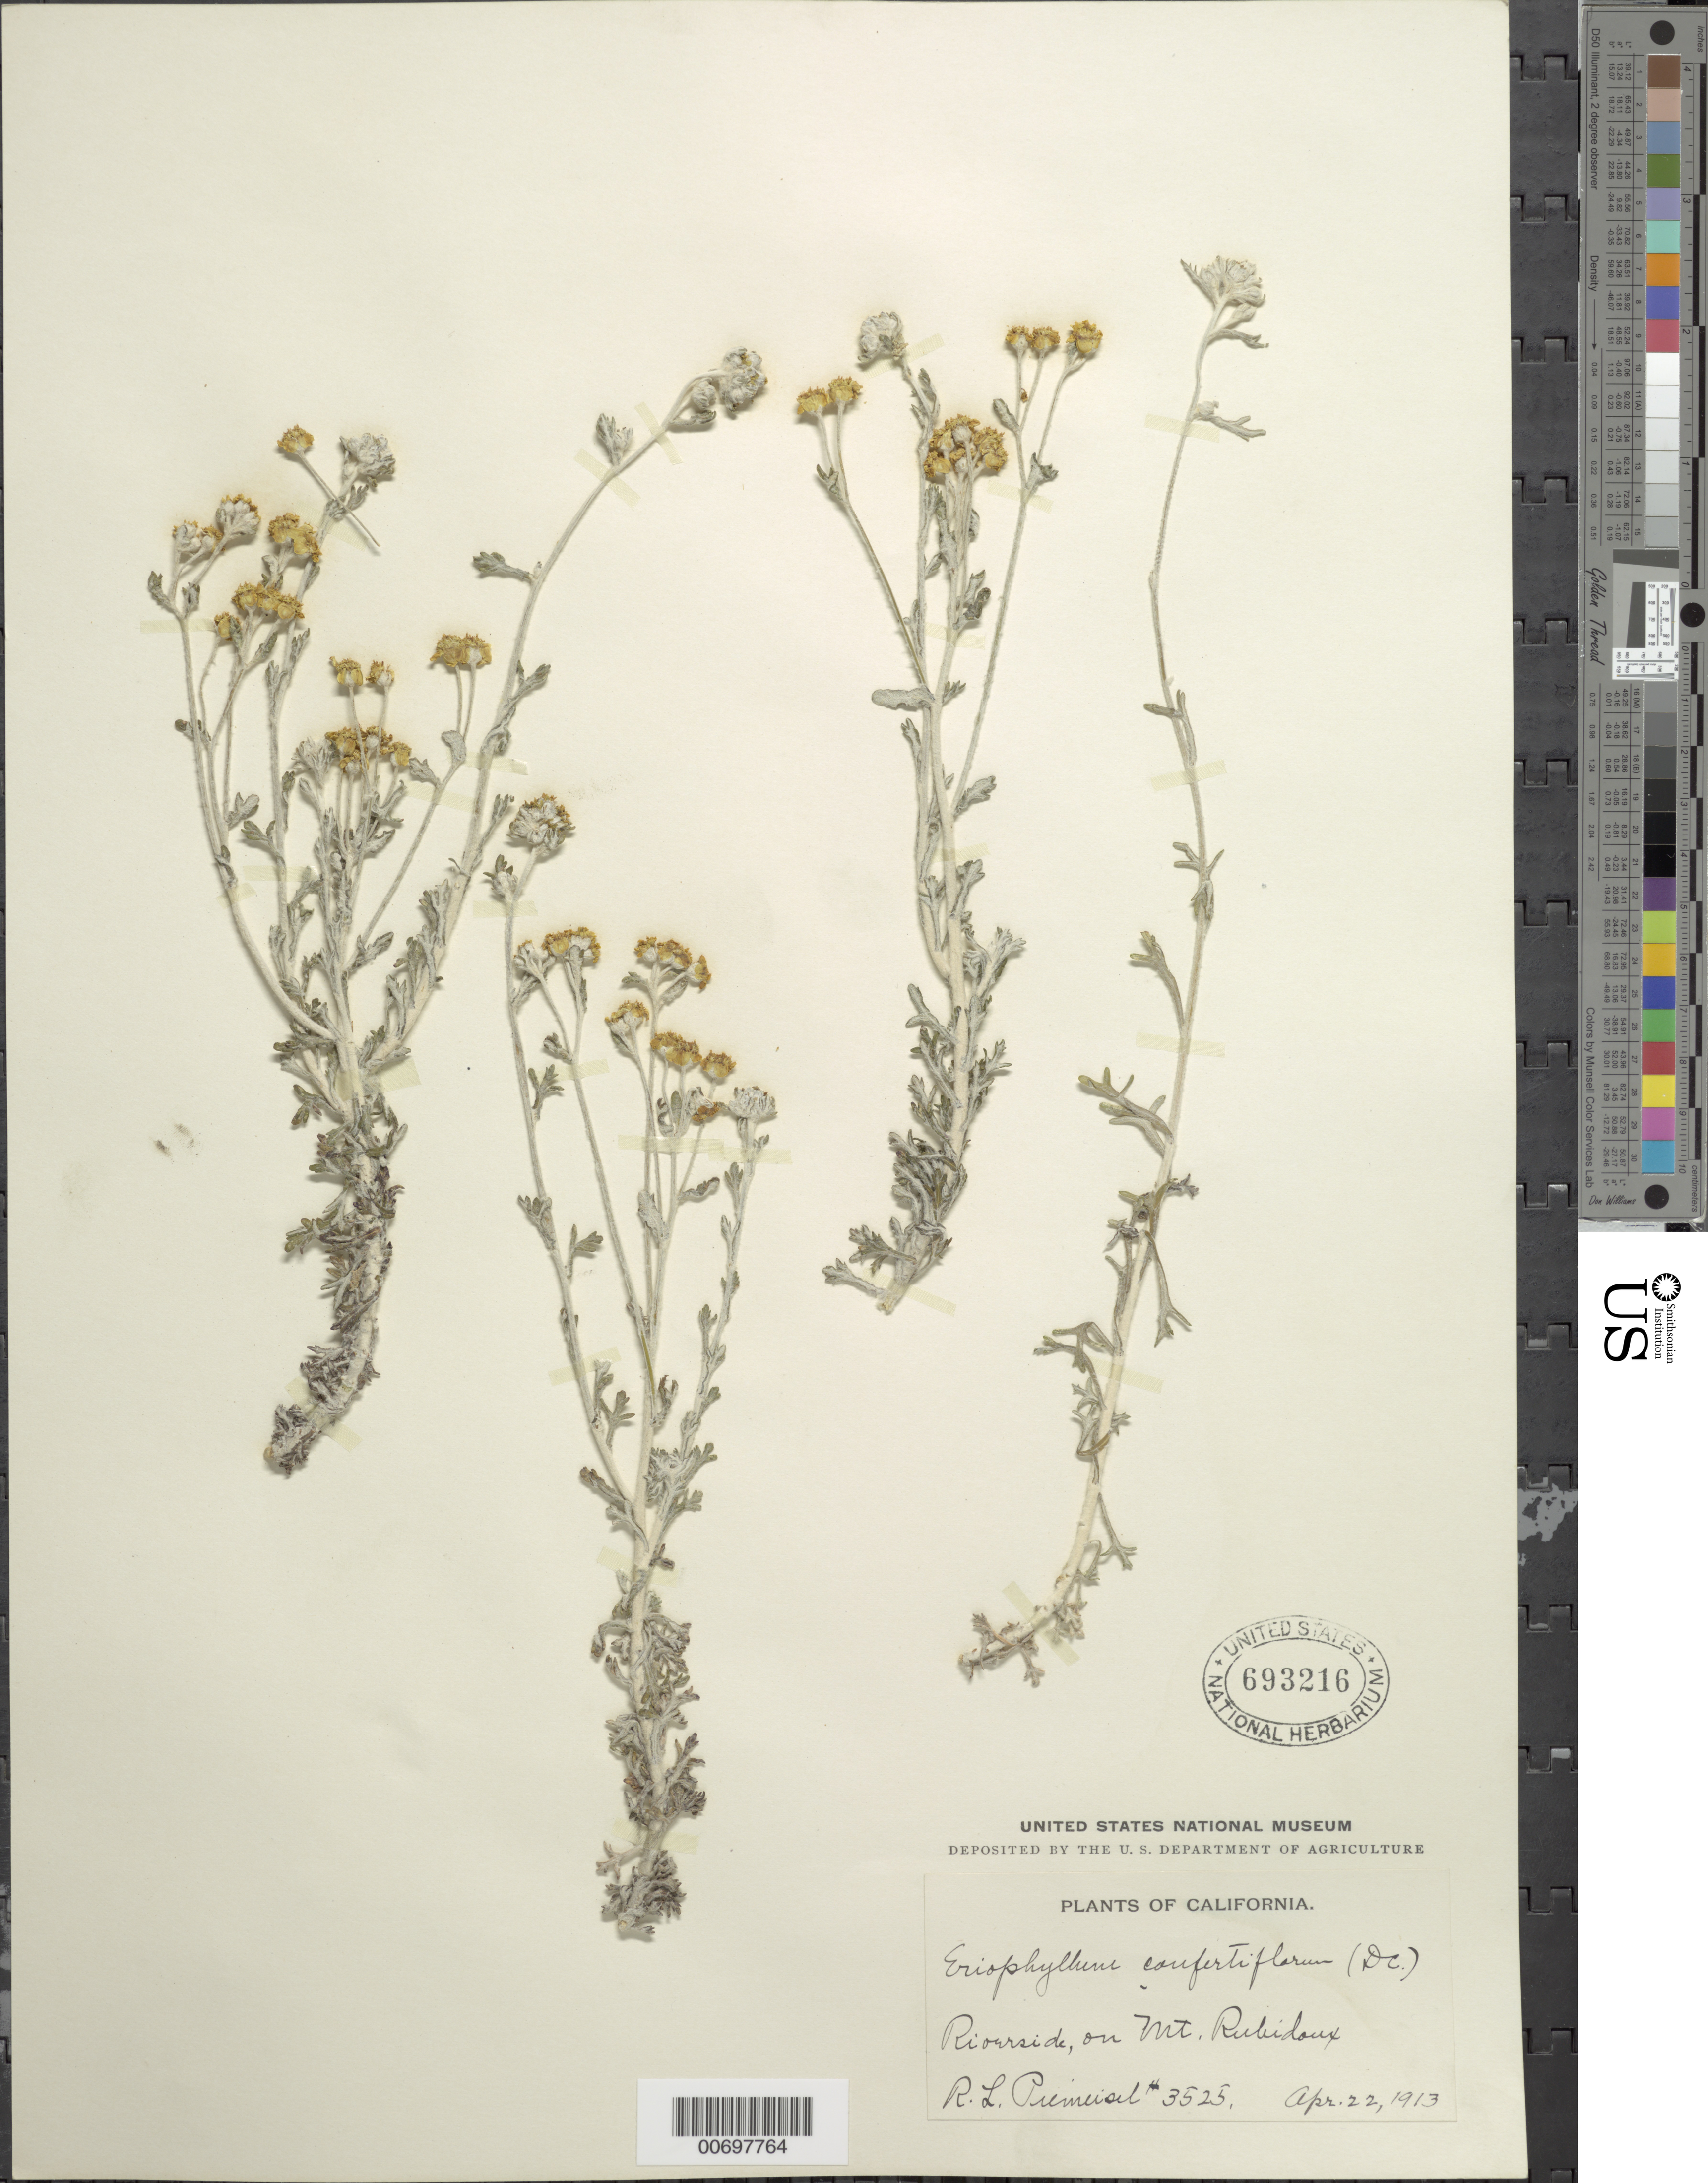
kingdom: Plantae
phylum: Tracheophyta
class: Magnoliopsida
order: Asterales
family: Asteraceae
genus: Eriophyllum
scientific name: Eriophyllum confertiflorum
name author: (DC.) A. Gray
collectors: R. L. Piemeisel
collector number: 3525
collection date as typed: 22 Apr 1913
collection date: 1913-04-22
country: United States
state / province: California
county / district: Riverside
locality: Riverside, on Mt. Rubidoux.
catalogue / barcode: US 693216